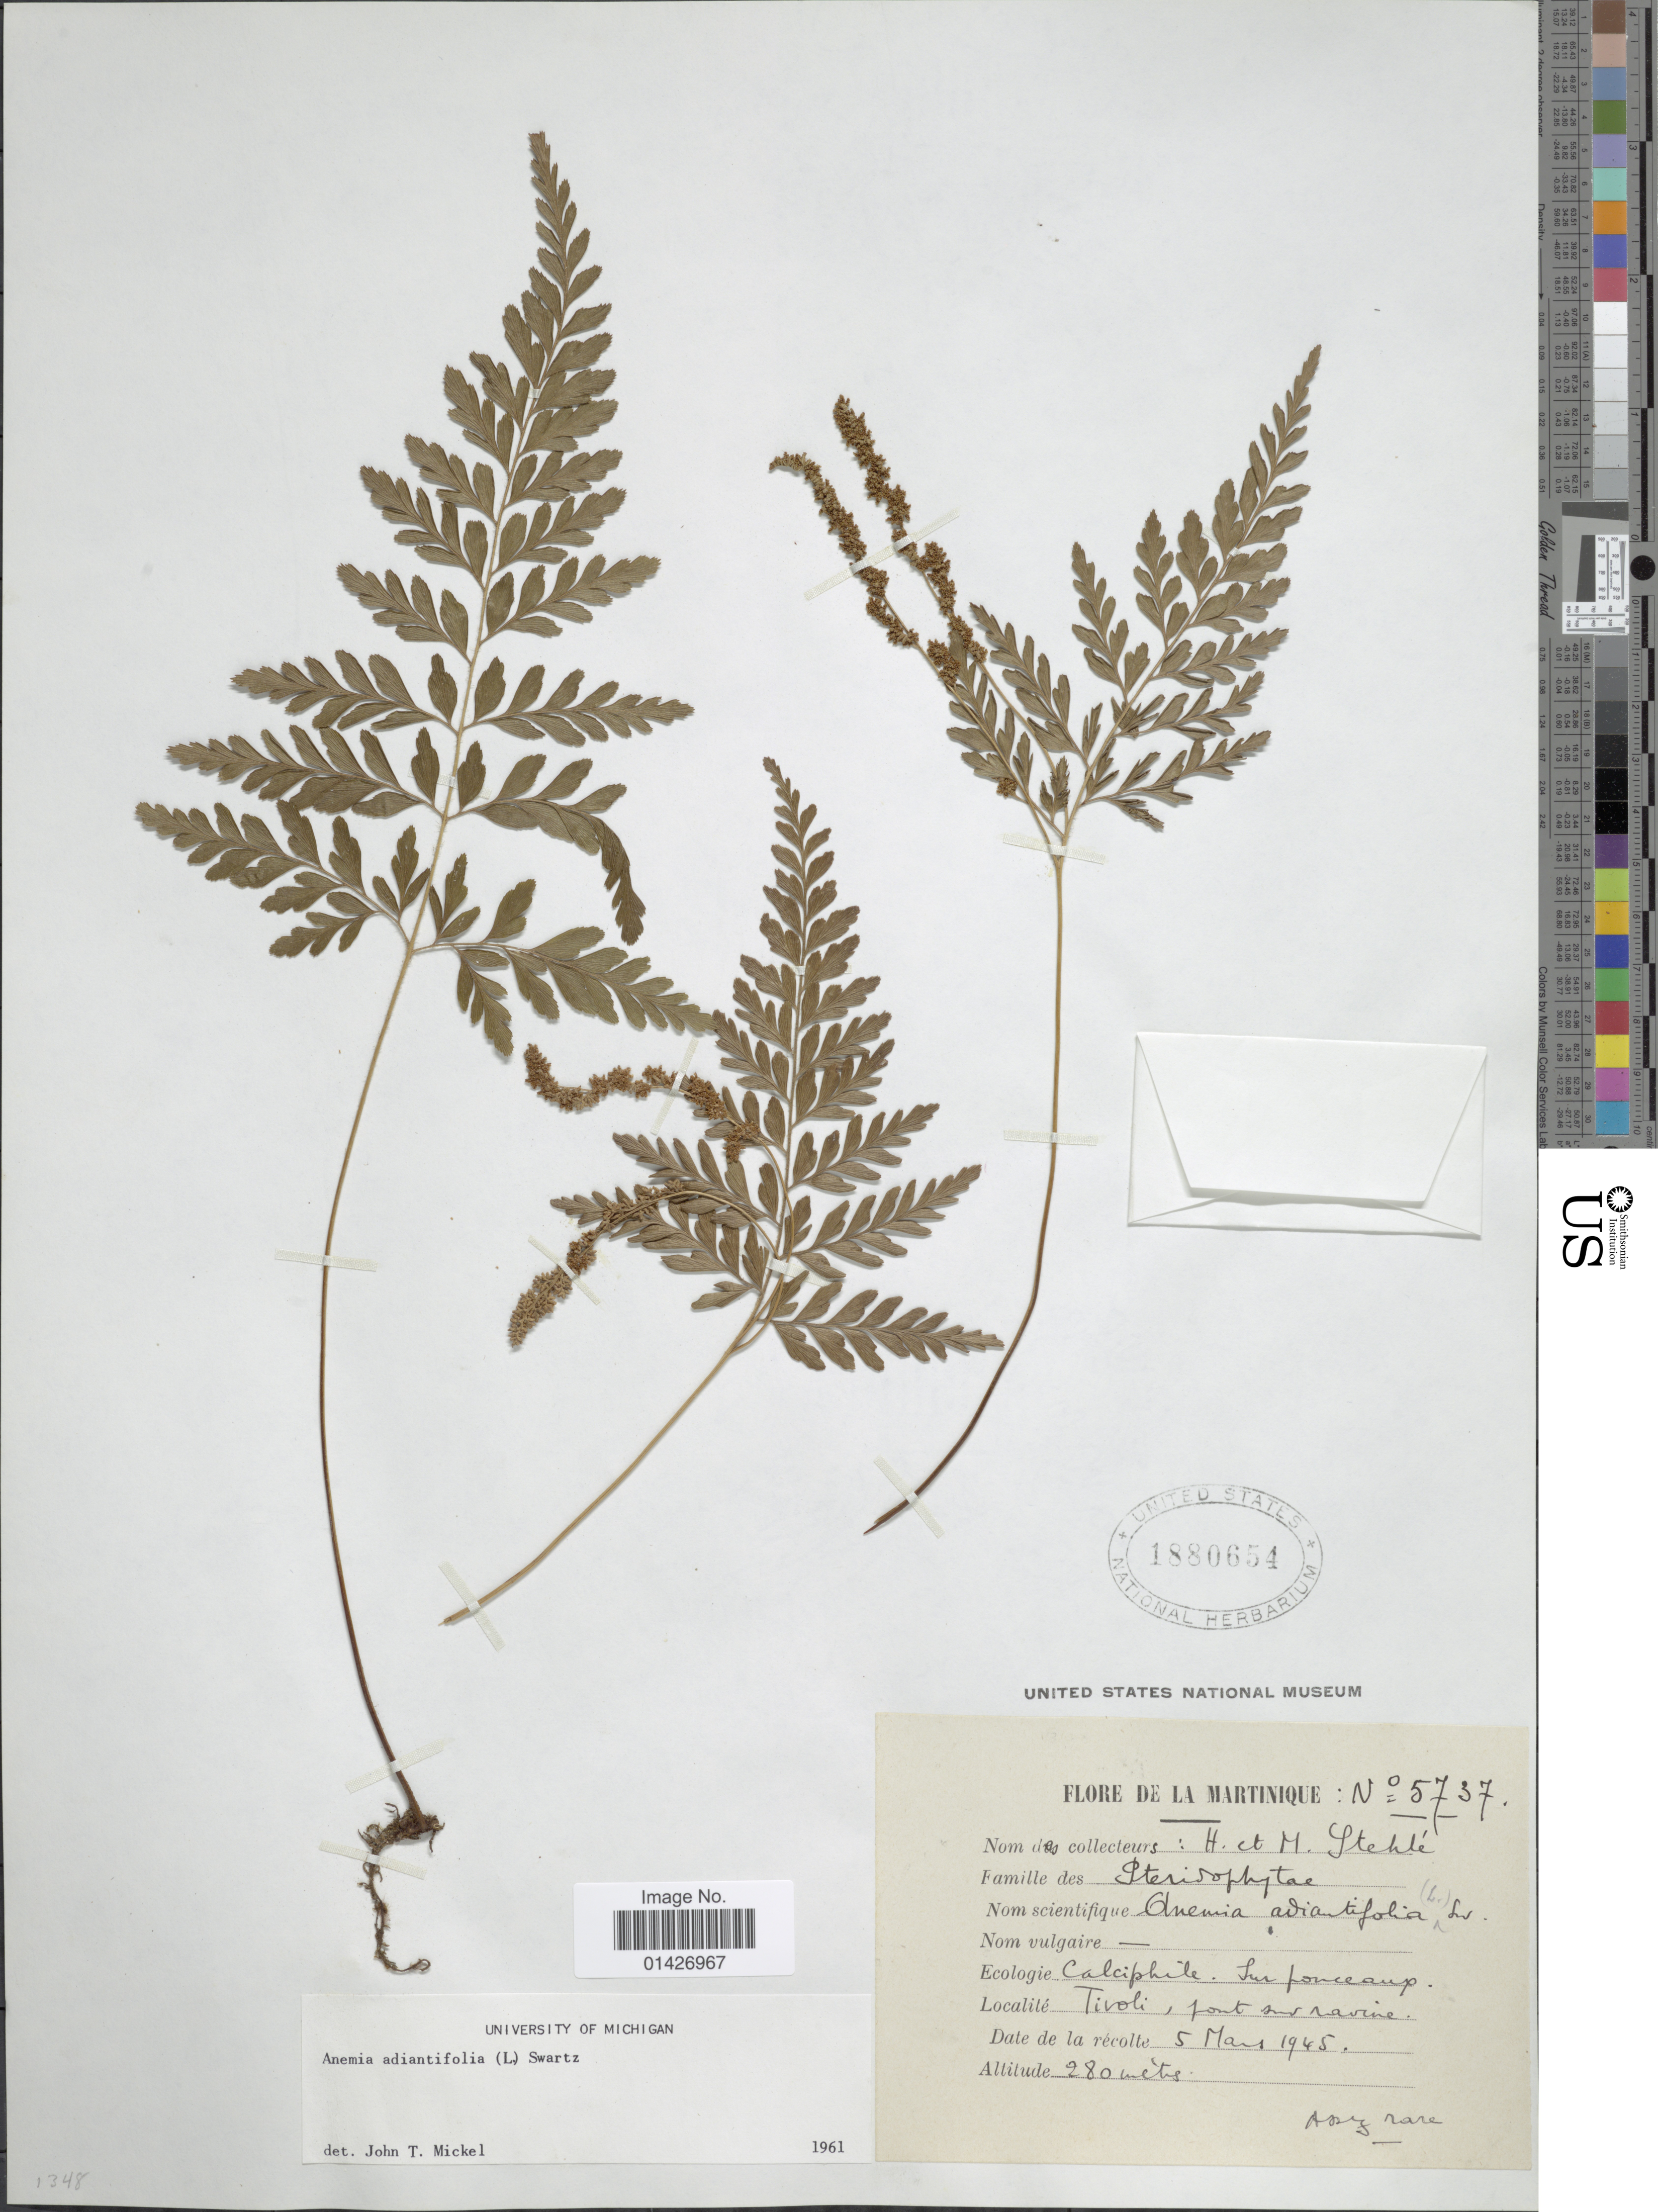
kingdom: Plantae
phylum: Tracheophyta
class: Polypodiopsida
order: Schizaeales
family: Anemiaceae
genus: Anemia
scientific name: Anemia adiantifolia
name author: (L.) Sw.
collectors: H. Stehlé & M. Stehlé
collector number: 5737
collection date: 1945-03-05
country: Martinique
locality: Tivoli, pont sud ravine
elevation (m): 280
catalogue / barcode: US 1880654